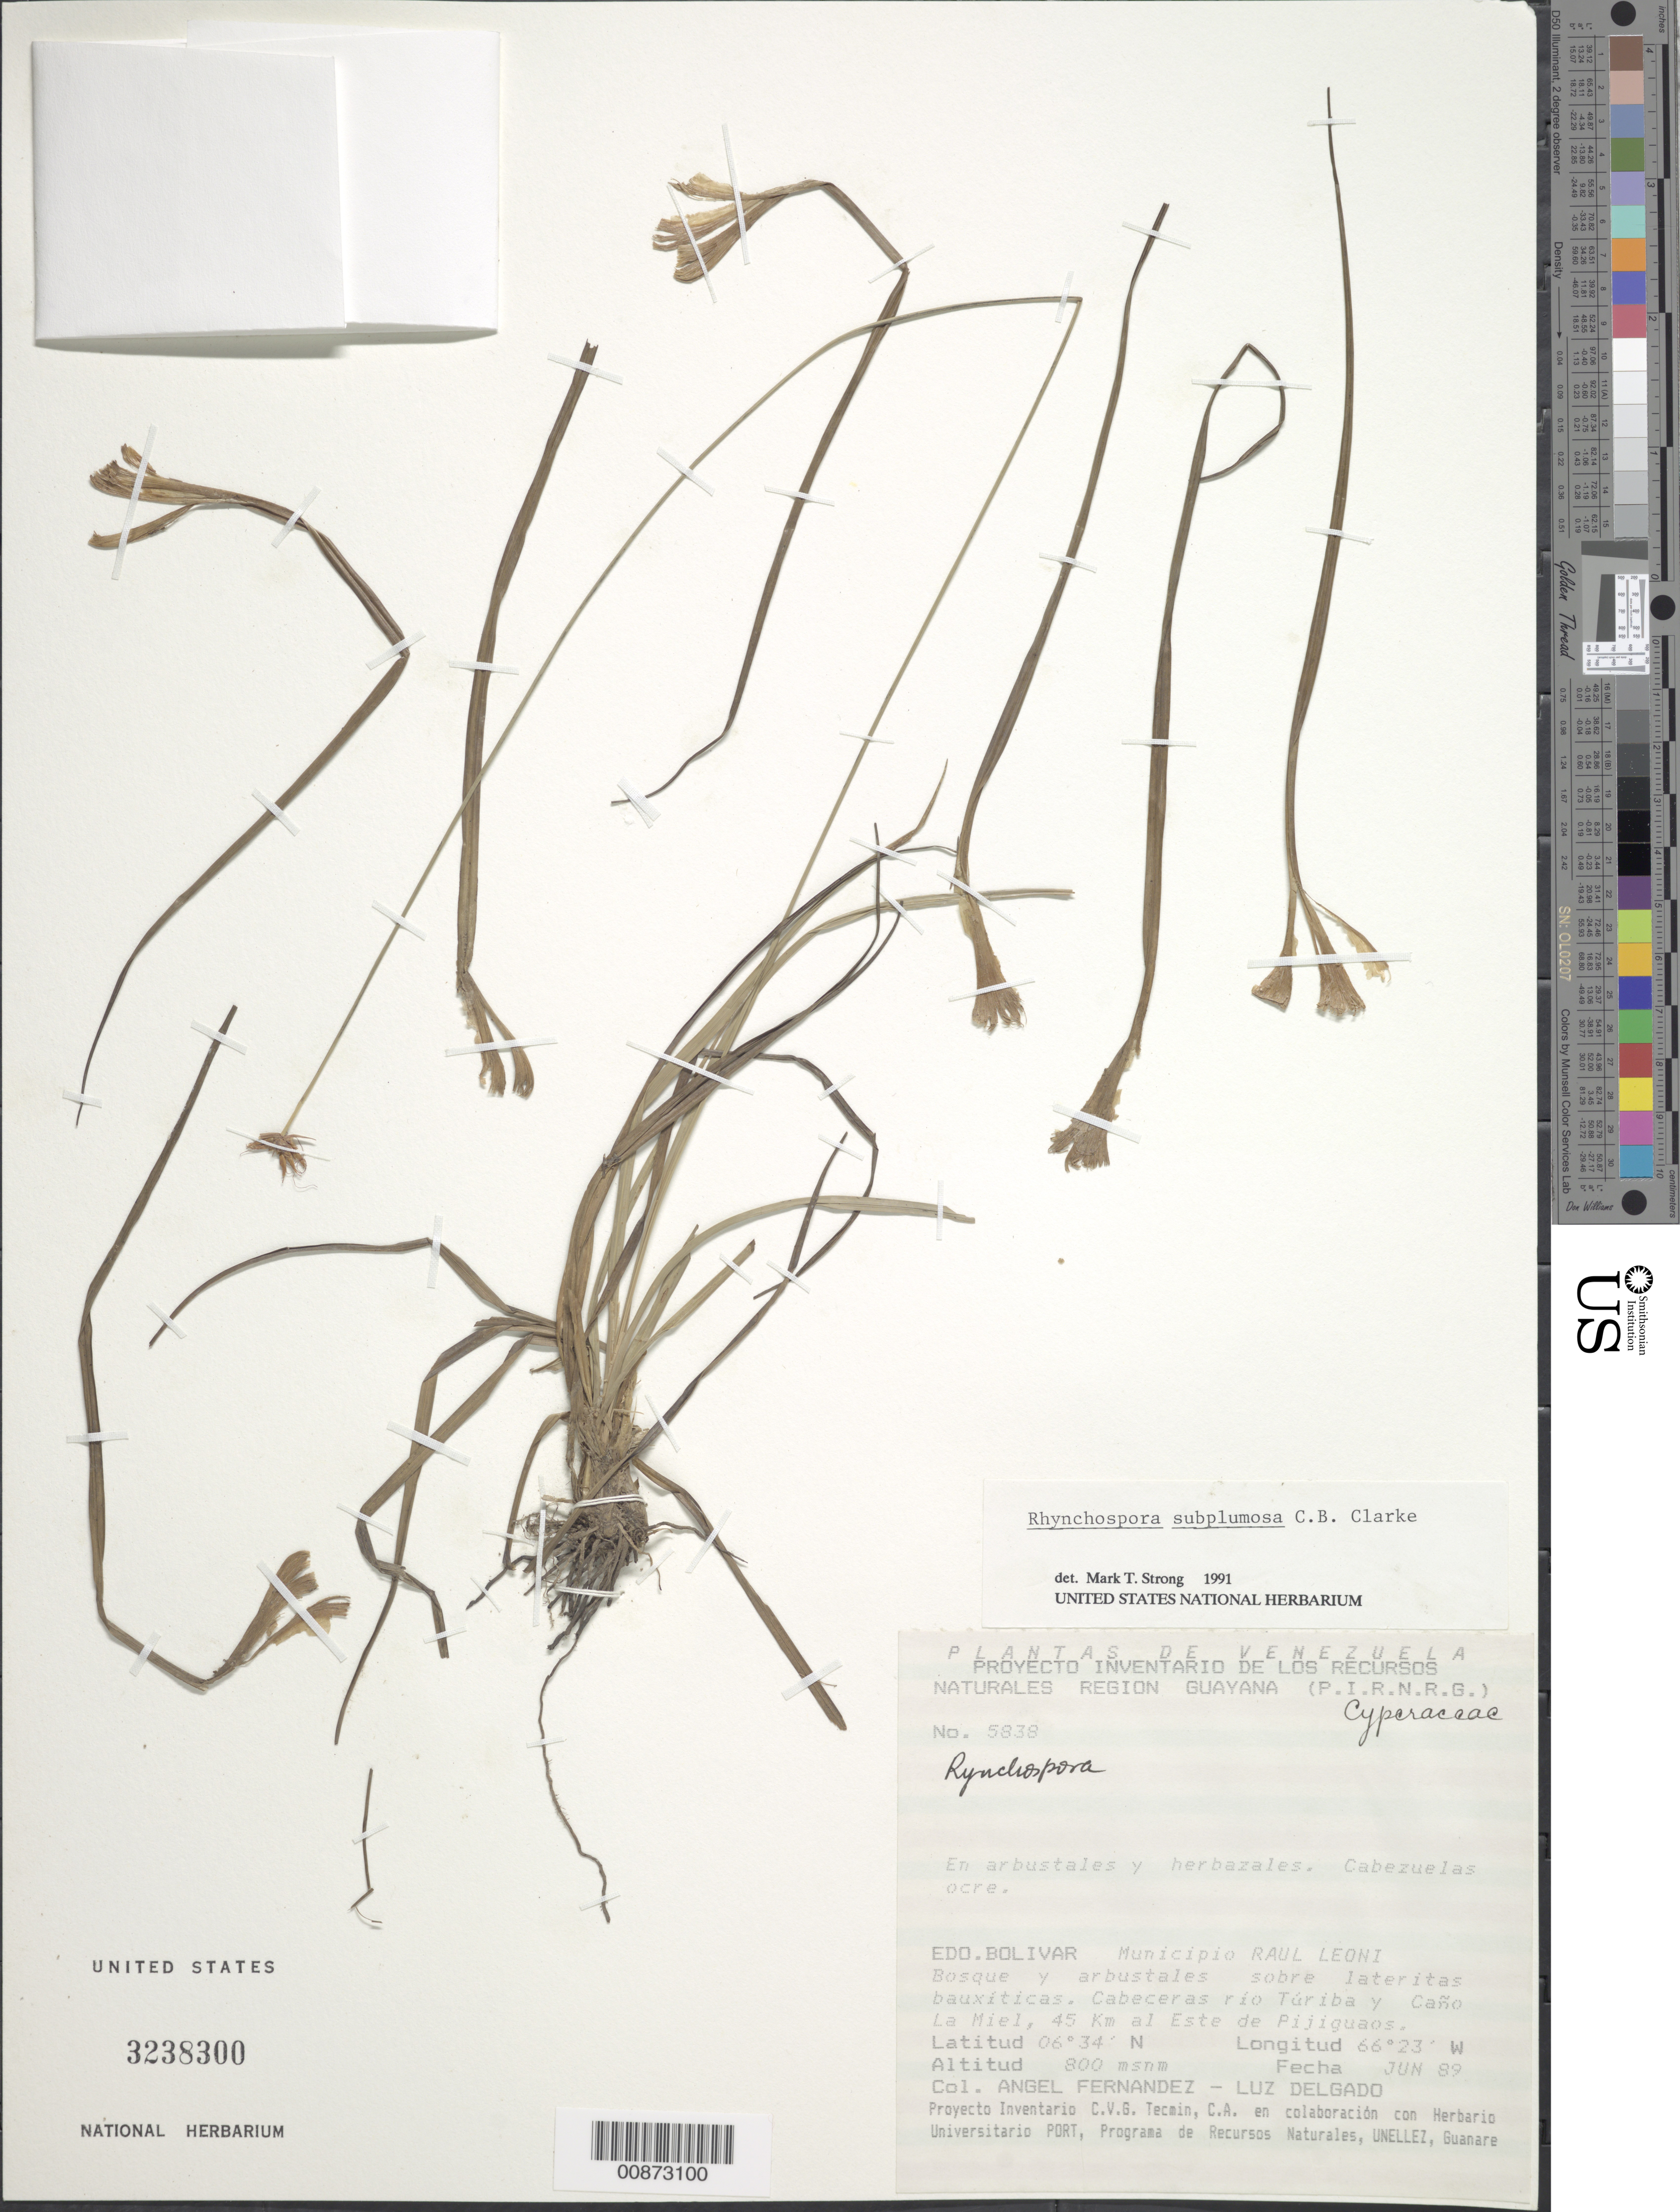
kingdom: Plantae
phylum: Tracheophyta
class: Liliopsida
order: Poales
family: Cyperaceae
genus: Rhynchospora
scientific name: Rhynchospora subplumosa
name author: C.B. Clarke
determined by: Alves, K.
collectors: A. Fernández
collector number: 5838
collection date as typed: Jun-89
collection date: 1989-06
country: Venezuela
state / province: Bolívar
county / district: Angostura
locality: Mun. Raúl Leoni [=Angostura], cabeceras Río Túriba y Caño La Miel, 45 km al Este de Pijiguaos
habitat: Bosque y arbustales sobre lateritas bauxiticas; en arbustal y herbazales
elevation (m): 800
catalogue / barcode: US 3238300